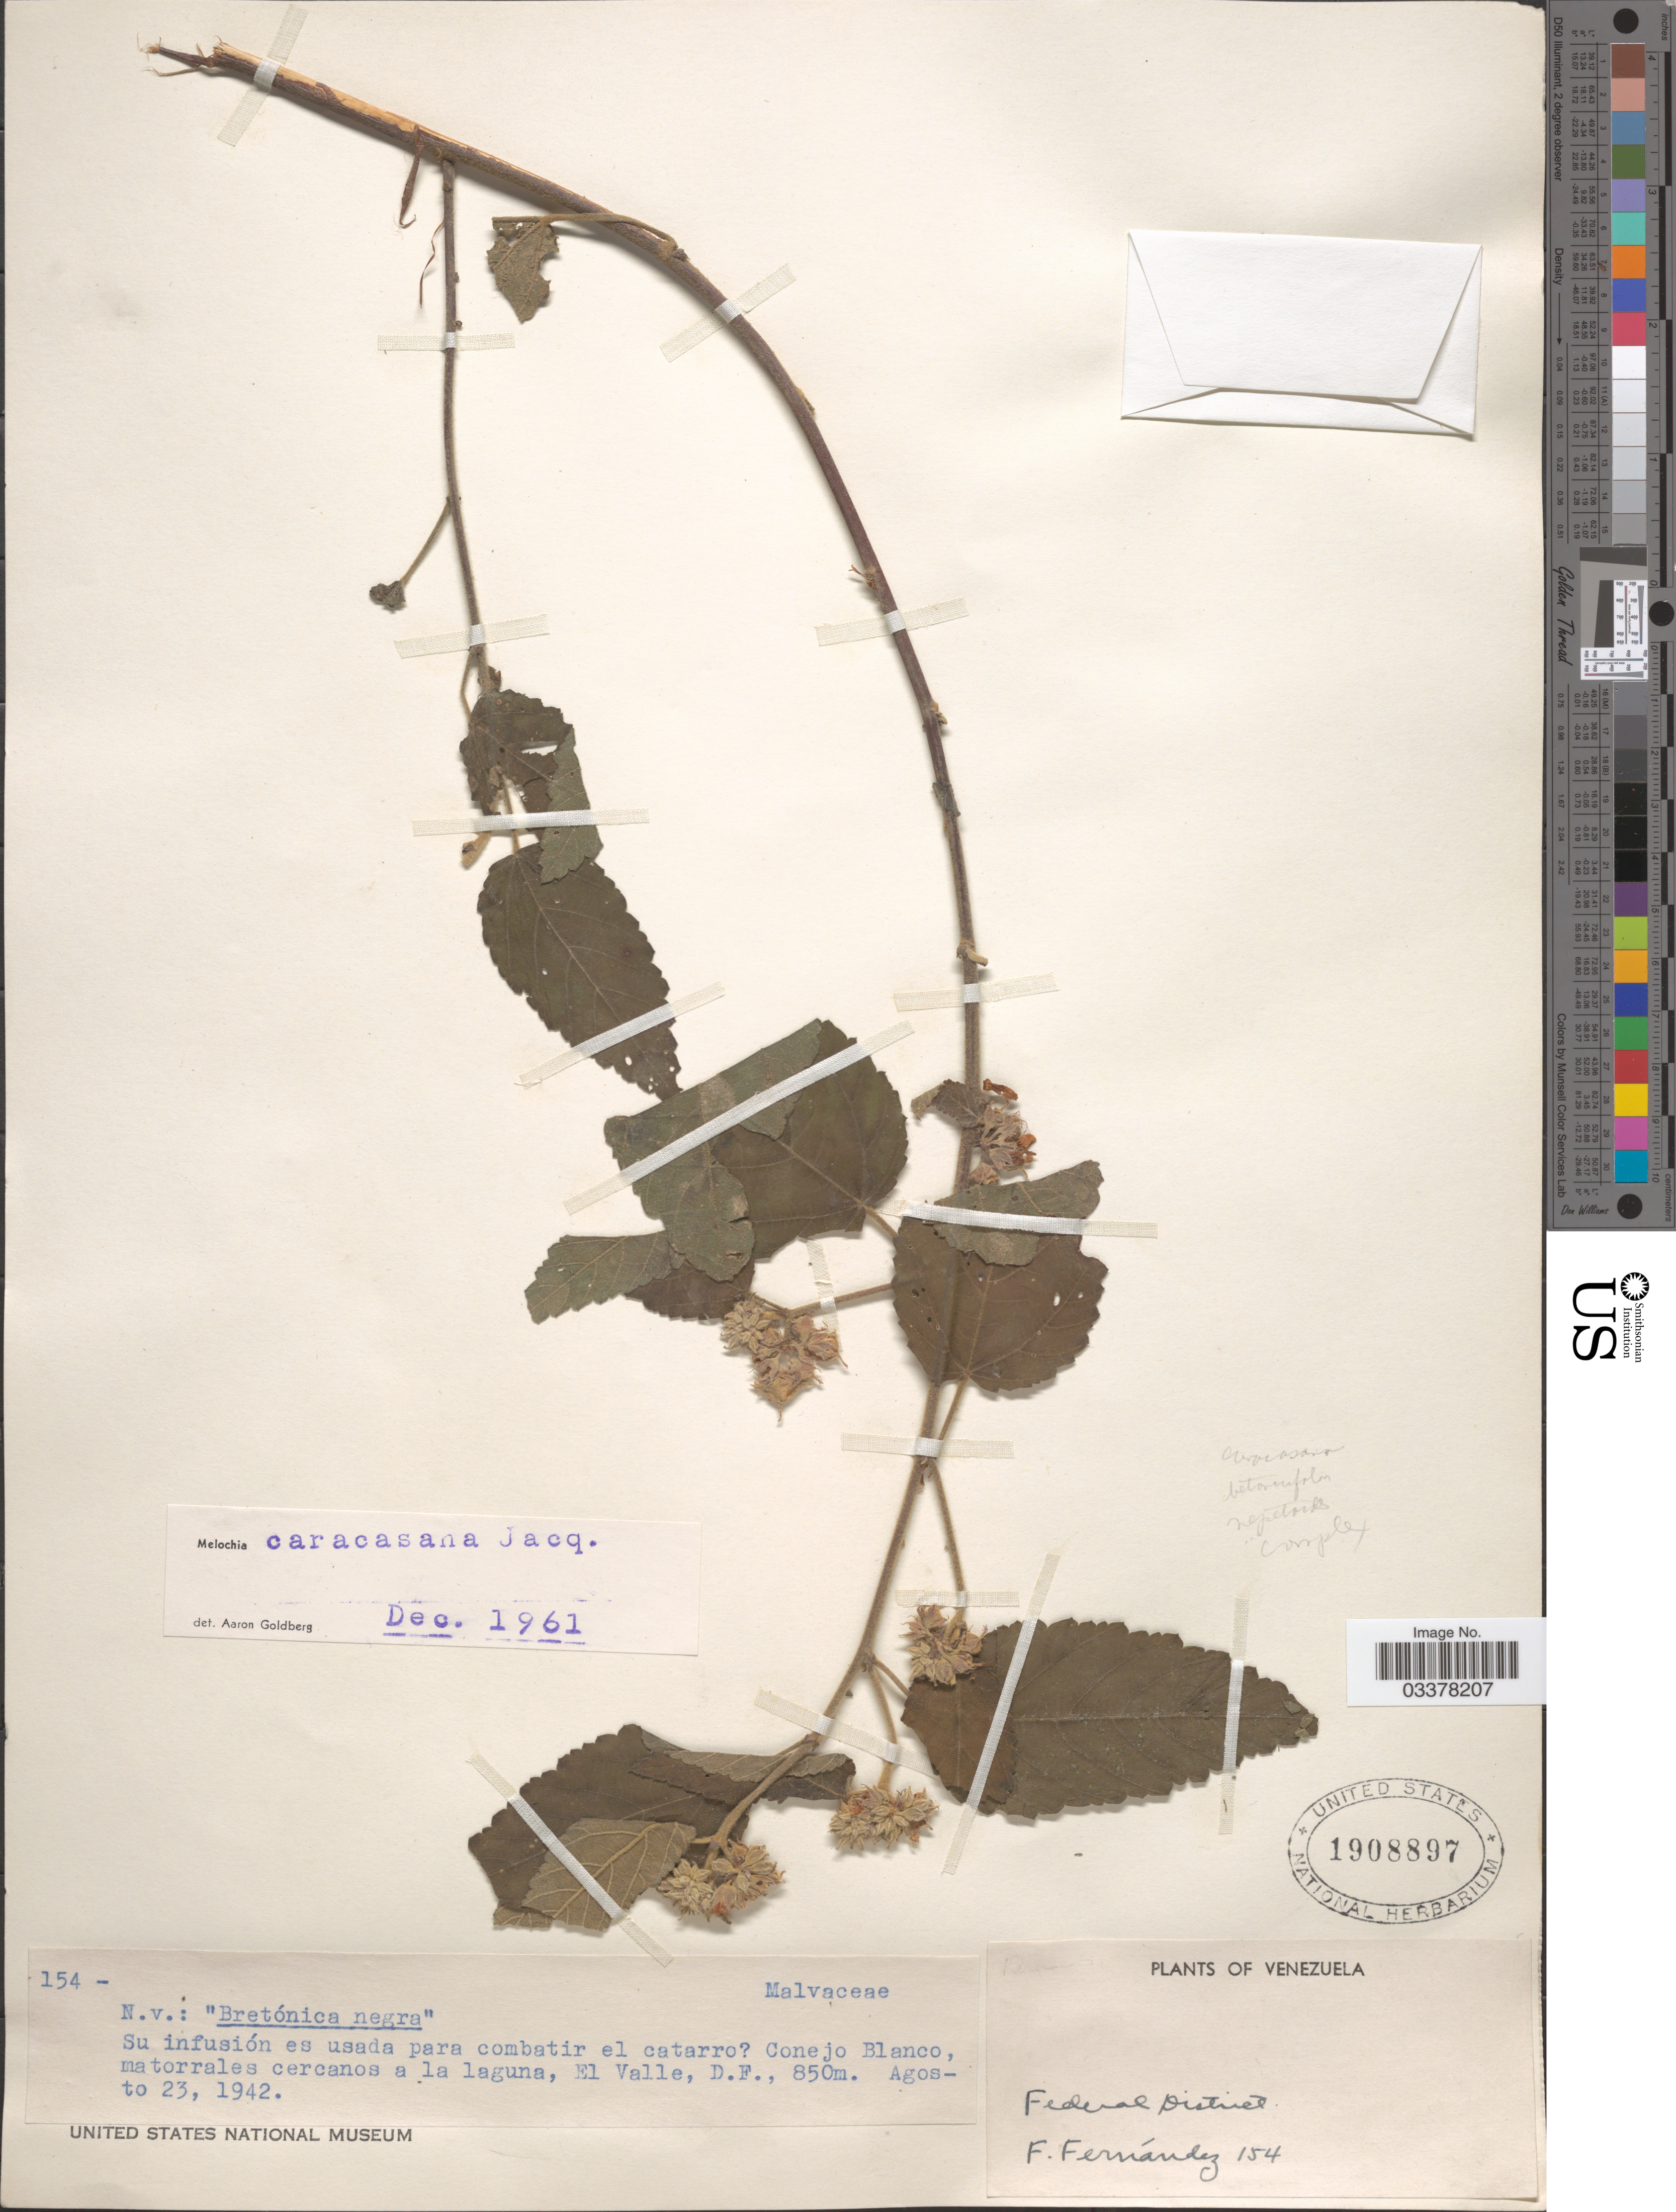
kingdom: Plantae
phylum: Tracheophyta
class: Magnoliopsida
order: Malvales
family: Malvaceae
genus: Melochia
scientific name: Melochia caracasana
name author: Jacq.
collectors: F. Fernández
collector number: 154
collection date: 1942-08-23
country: Venezuela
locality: Conejo Blanco, matorrales cercanos a la laguna, El Valle, D.F. Federal District.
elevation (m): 850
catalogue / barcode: US 1908897